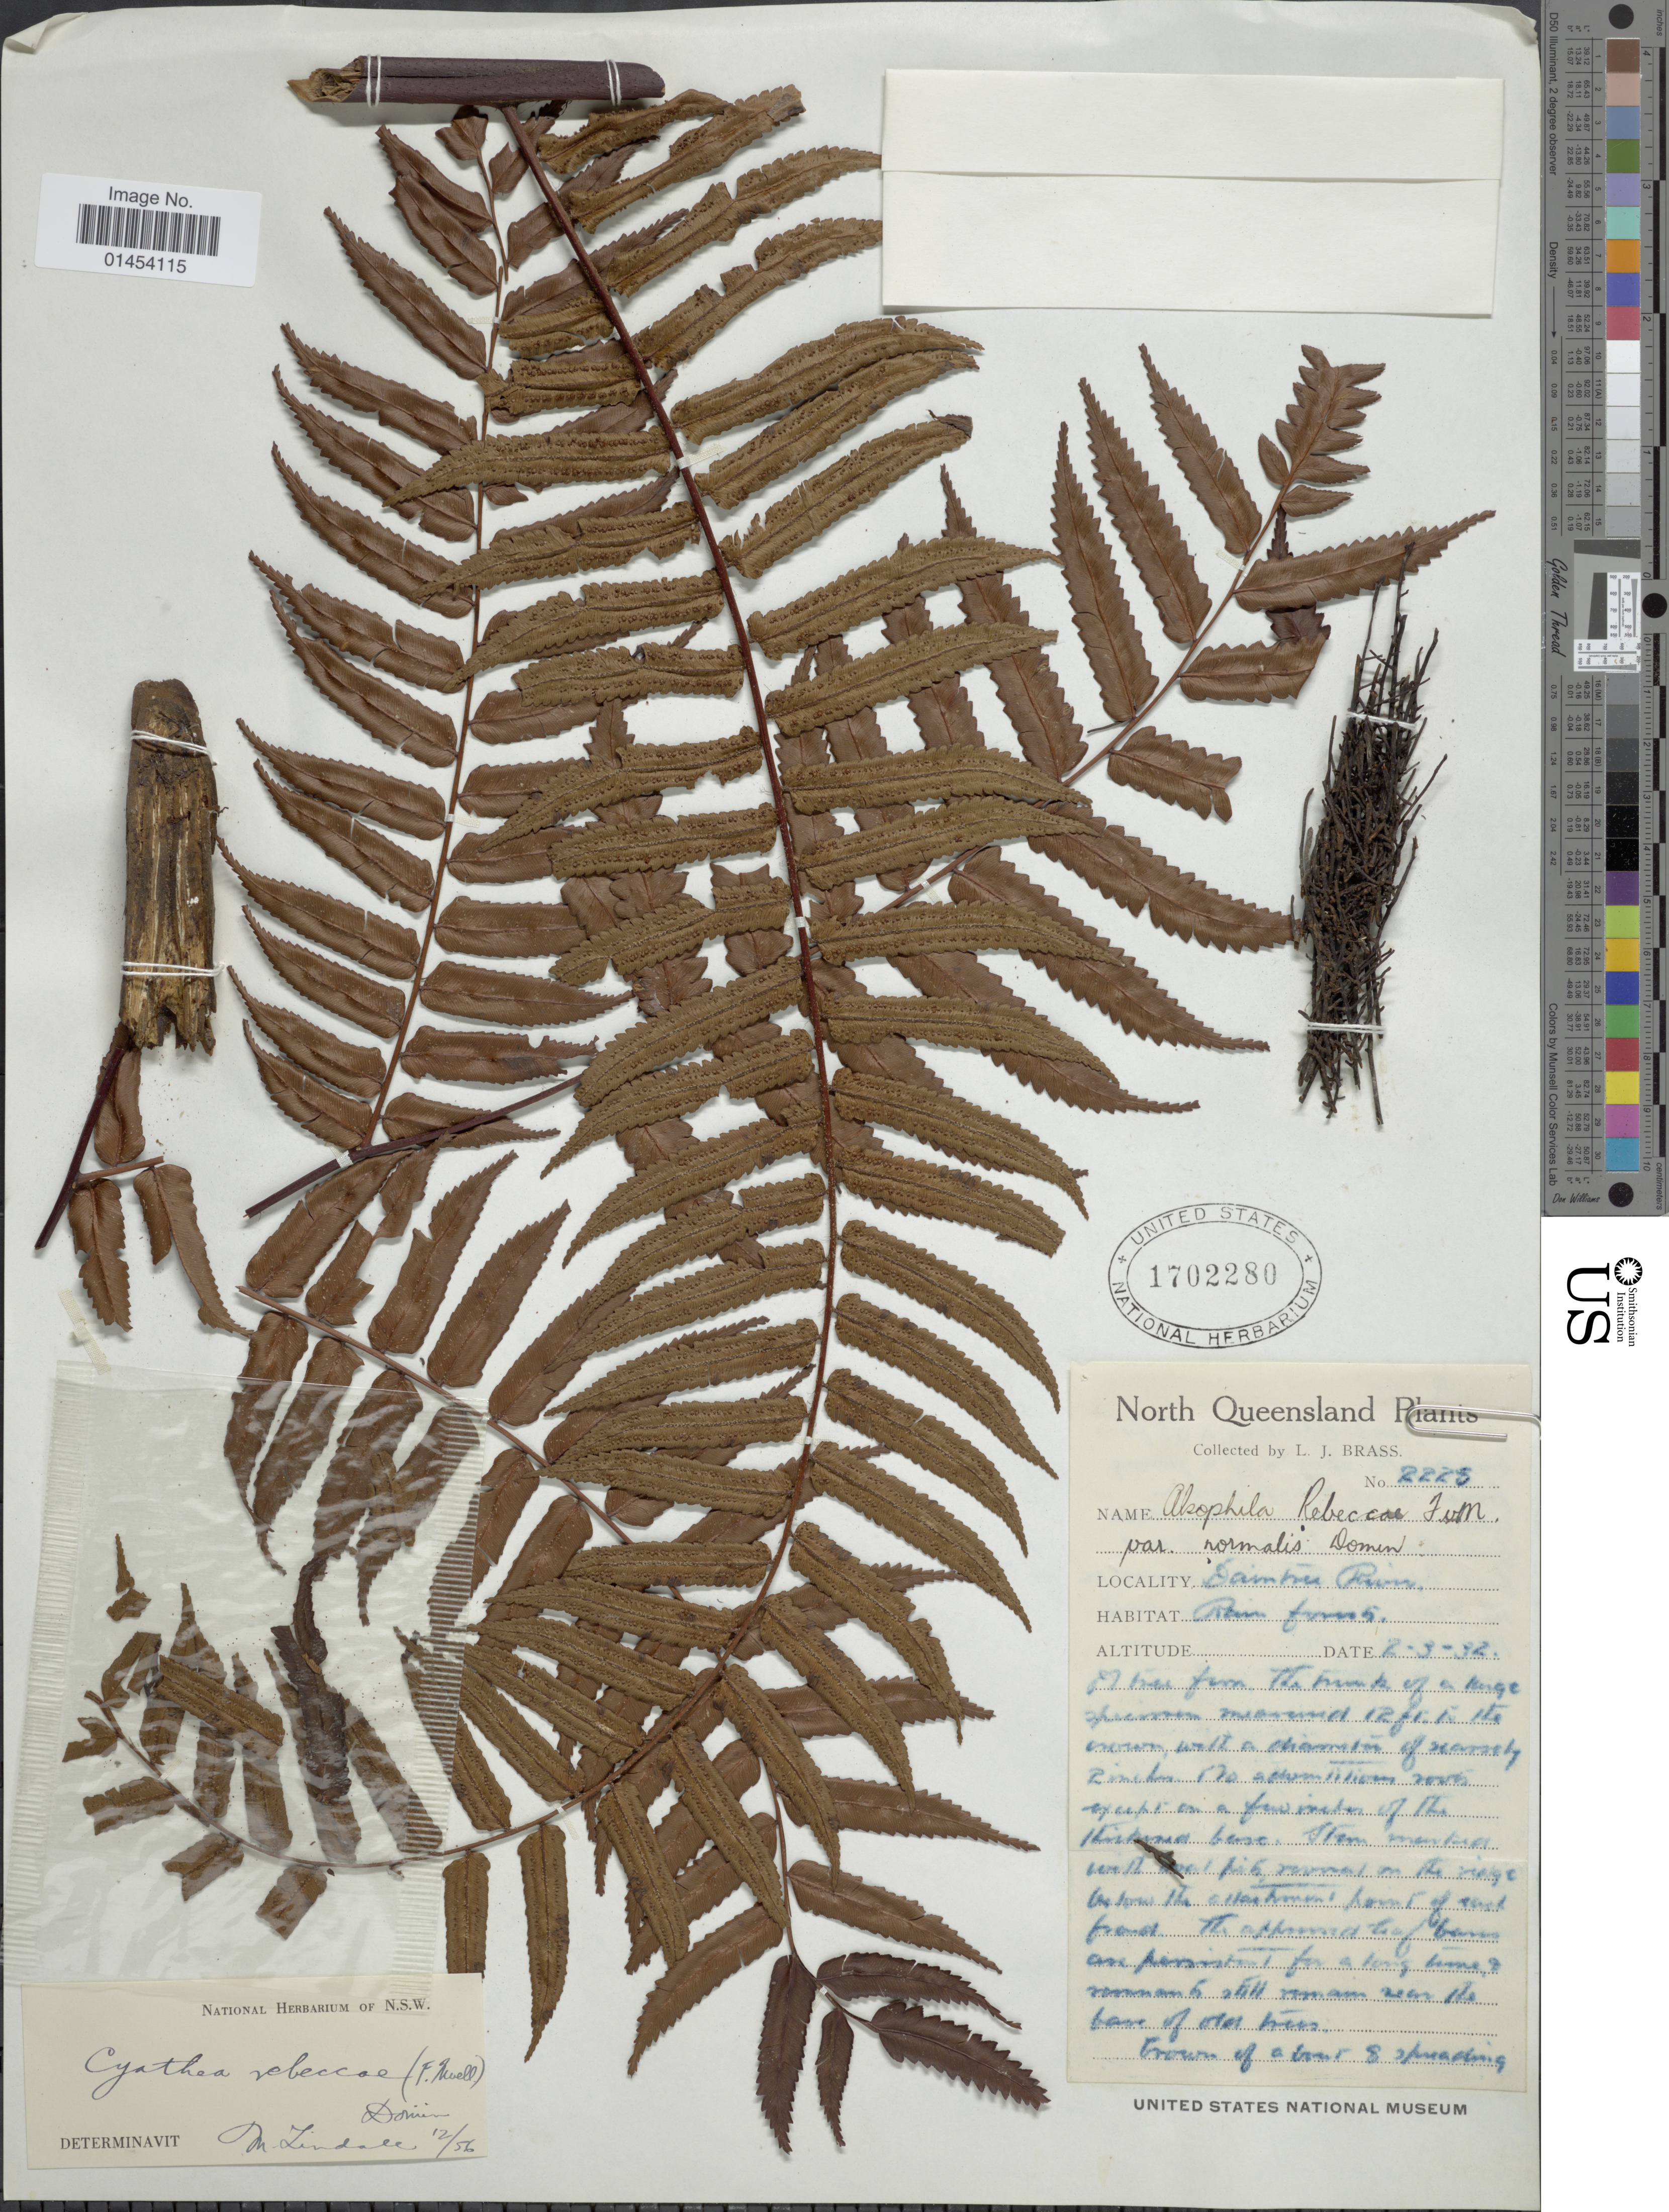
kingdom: Plantae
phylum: Tracheophyta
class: Polypodiopsida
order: Cyatheales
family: Cyatheaceae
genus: Cyathea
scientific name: Cyathea rebeccae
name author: (F. Muell.) Domin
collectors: L. J. Brass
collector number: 2228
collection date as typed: Transcribed d/m/y: 2/3/32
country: Australia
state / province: Queensland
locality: North Queensland. Daintree River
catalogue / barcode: US 1702280